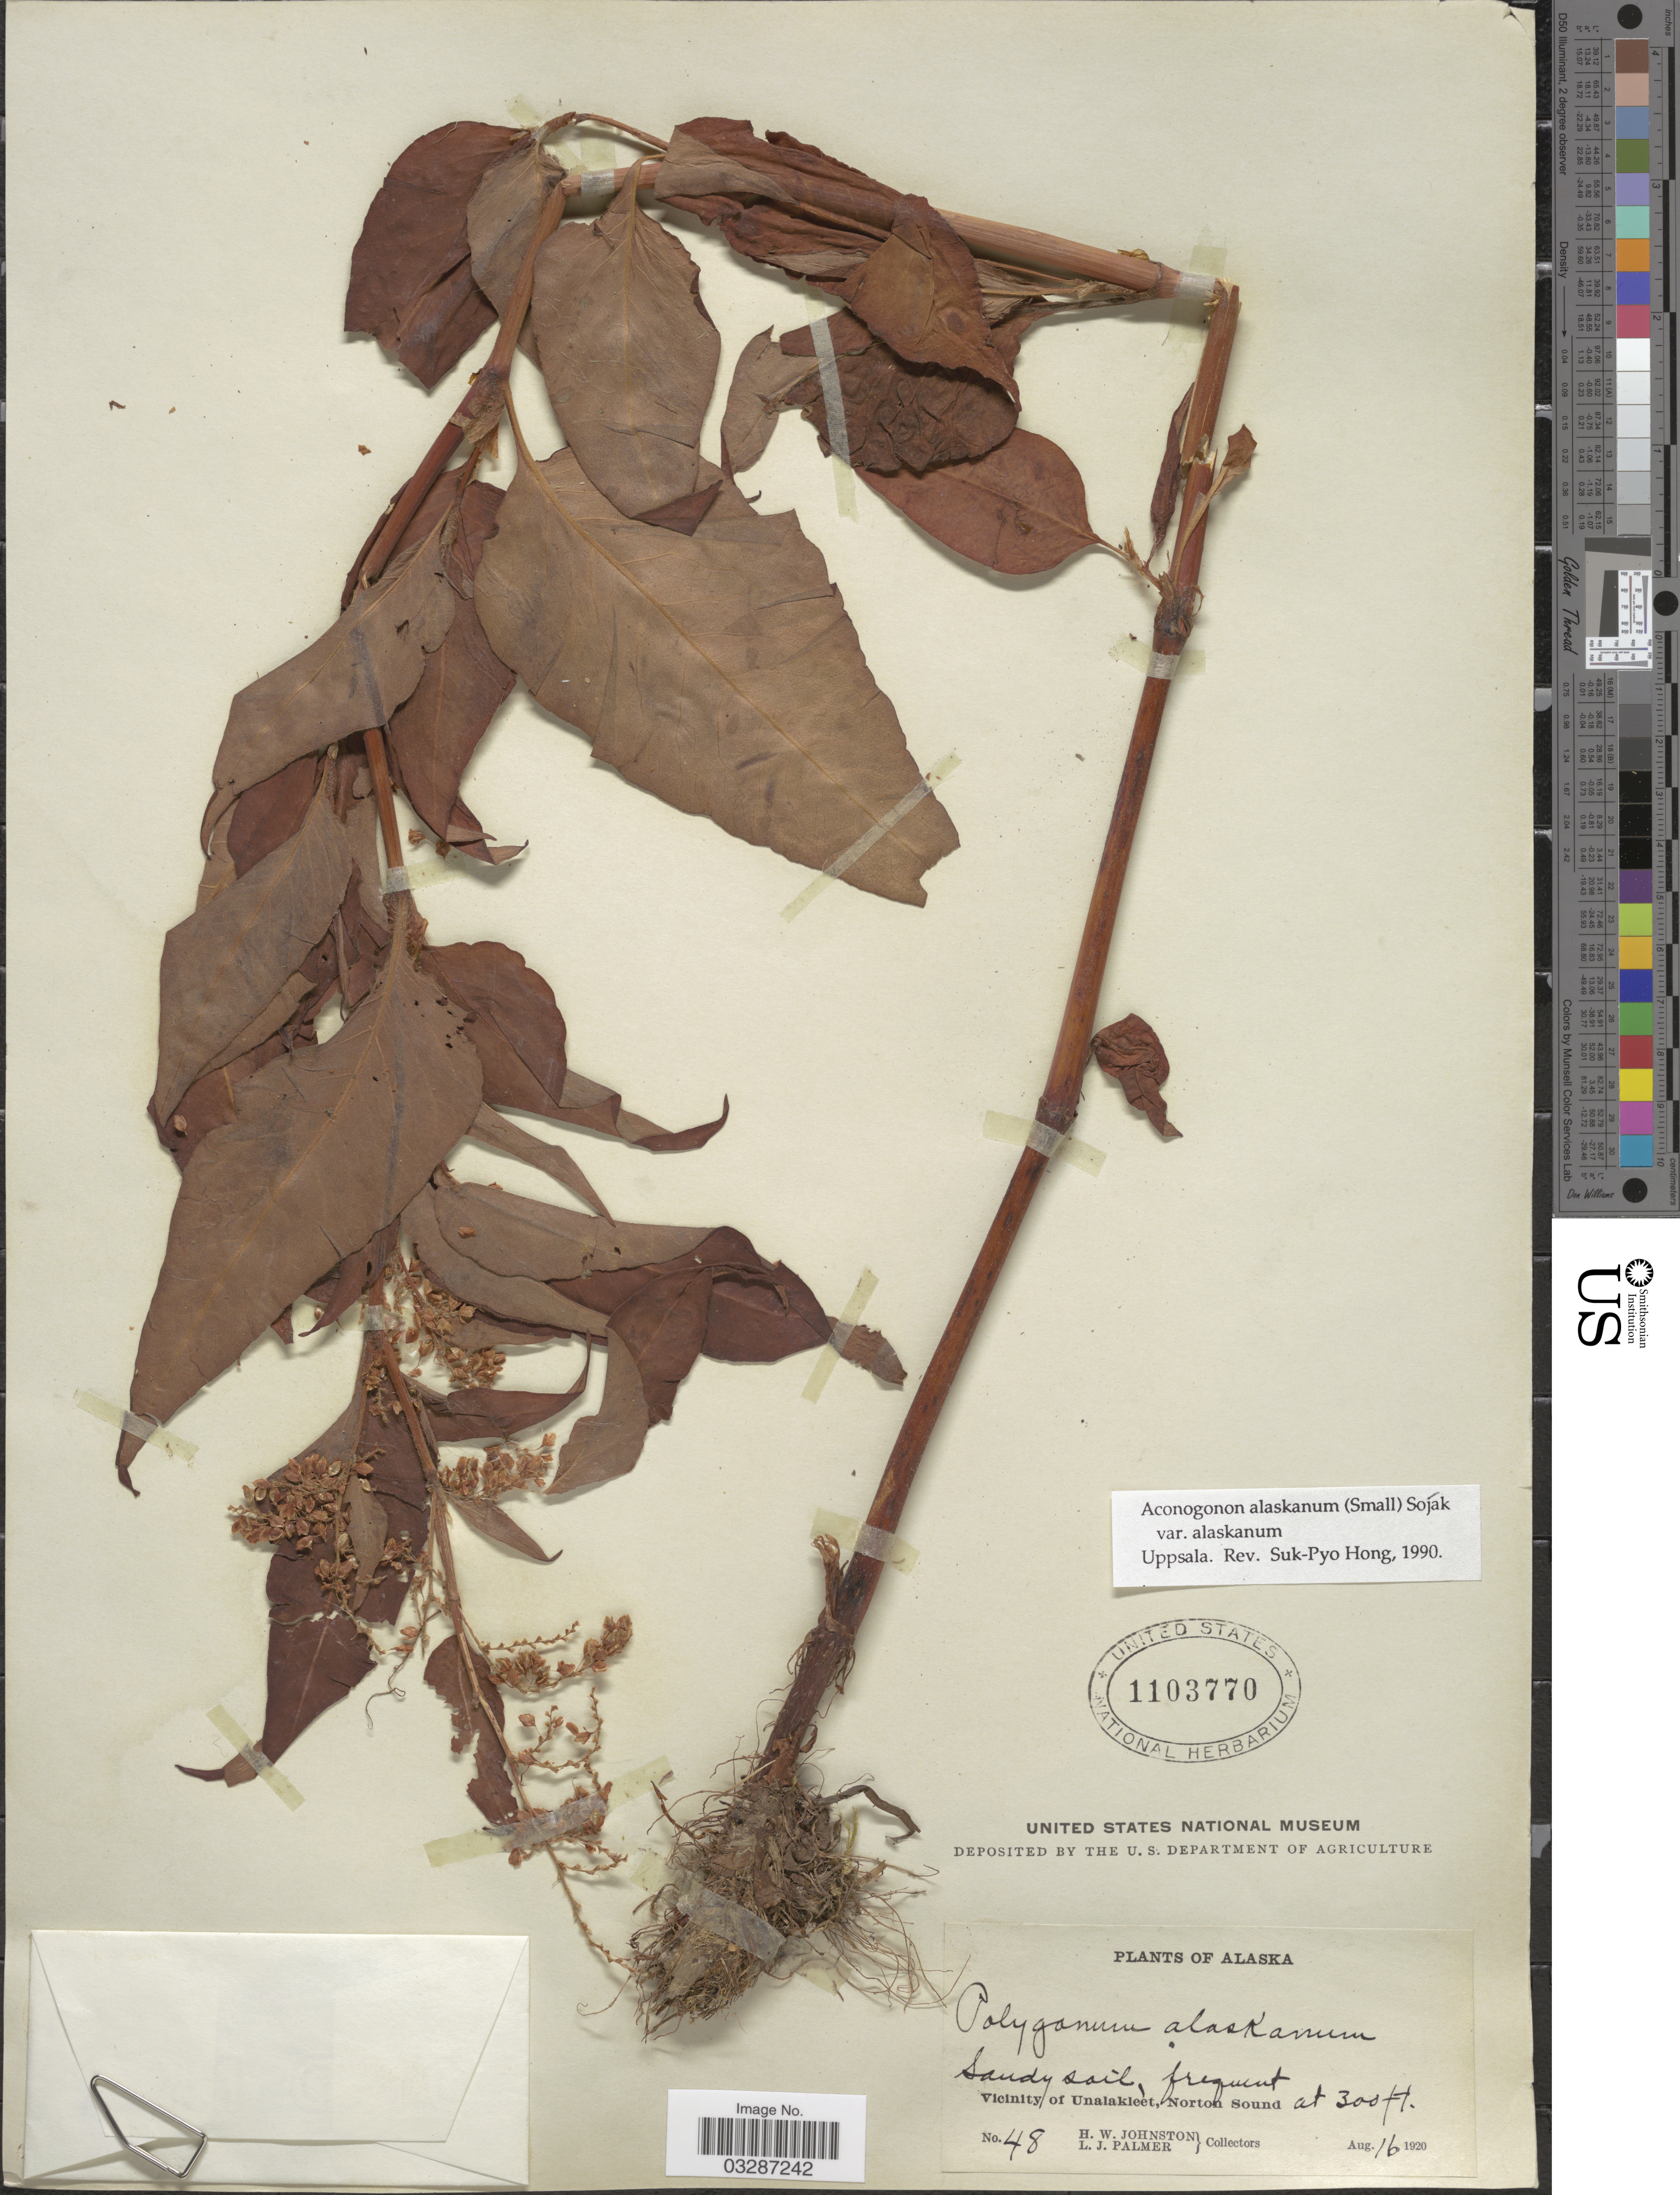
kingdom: Plantae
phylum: Tracheophyta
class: Magnoliopsida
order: Caryophyllales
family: Polygonaceae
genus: Koenigia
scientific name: Koenigia alaskana var. alaskana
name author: (Small) T.M. Schust. & Reveal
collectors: H. W. Johnston & L. J. Palmer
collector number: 48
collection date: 1920-08-16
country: United States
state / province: Alaska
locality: Vicinity of Unalakleet, Norton Sound.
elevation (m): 91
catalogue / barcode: US 1103770